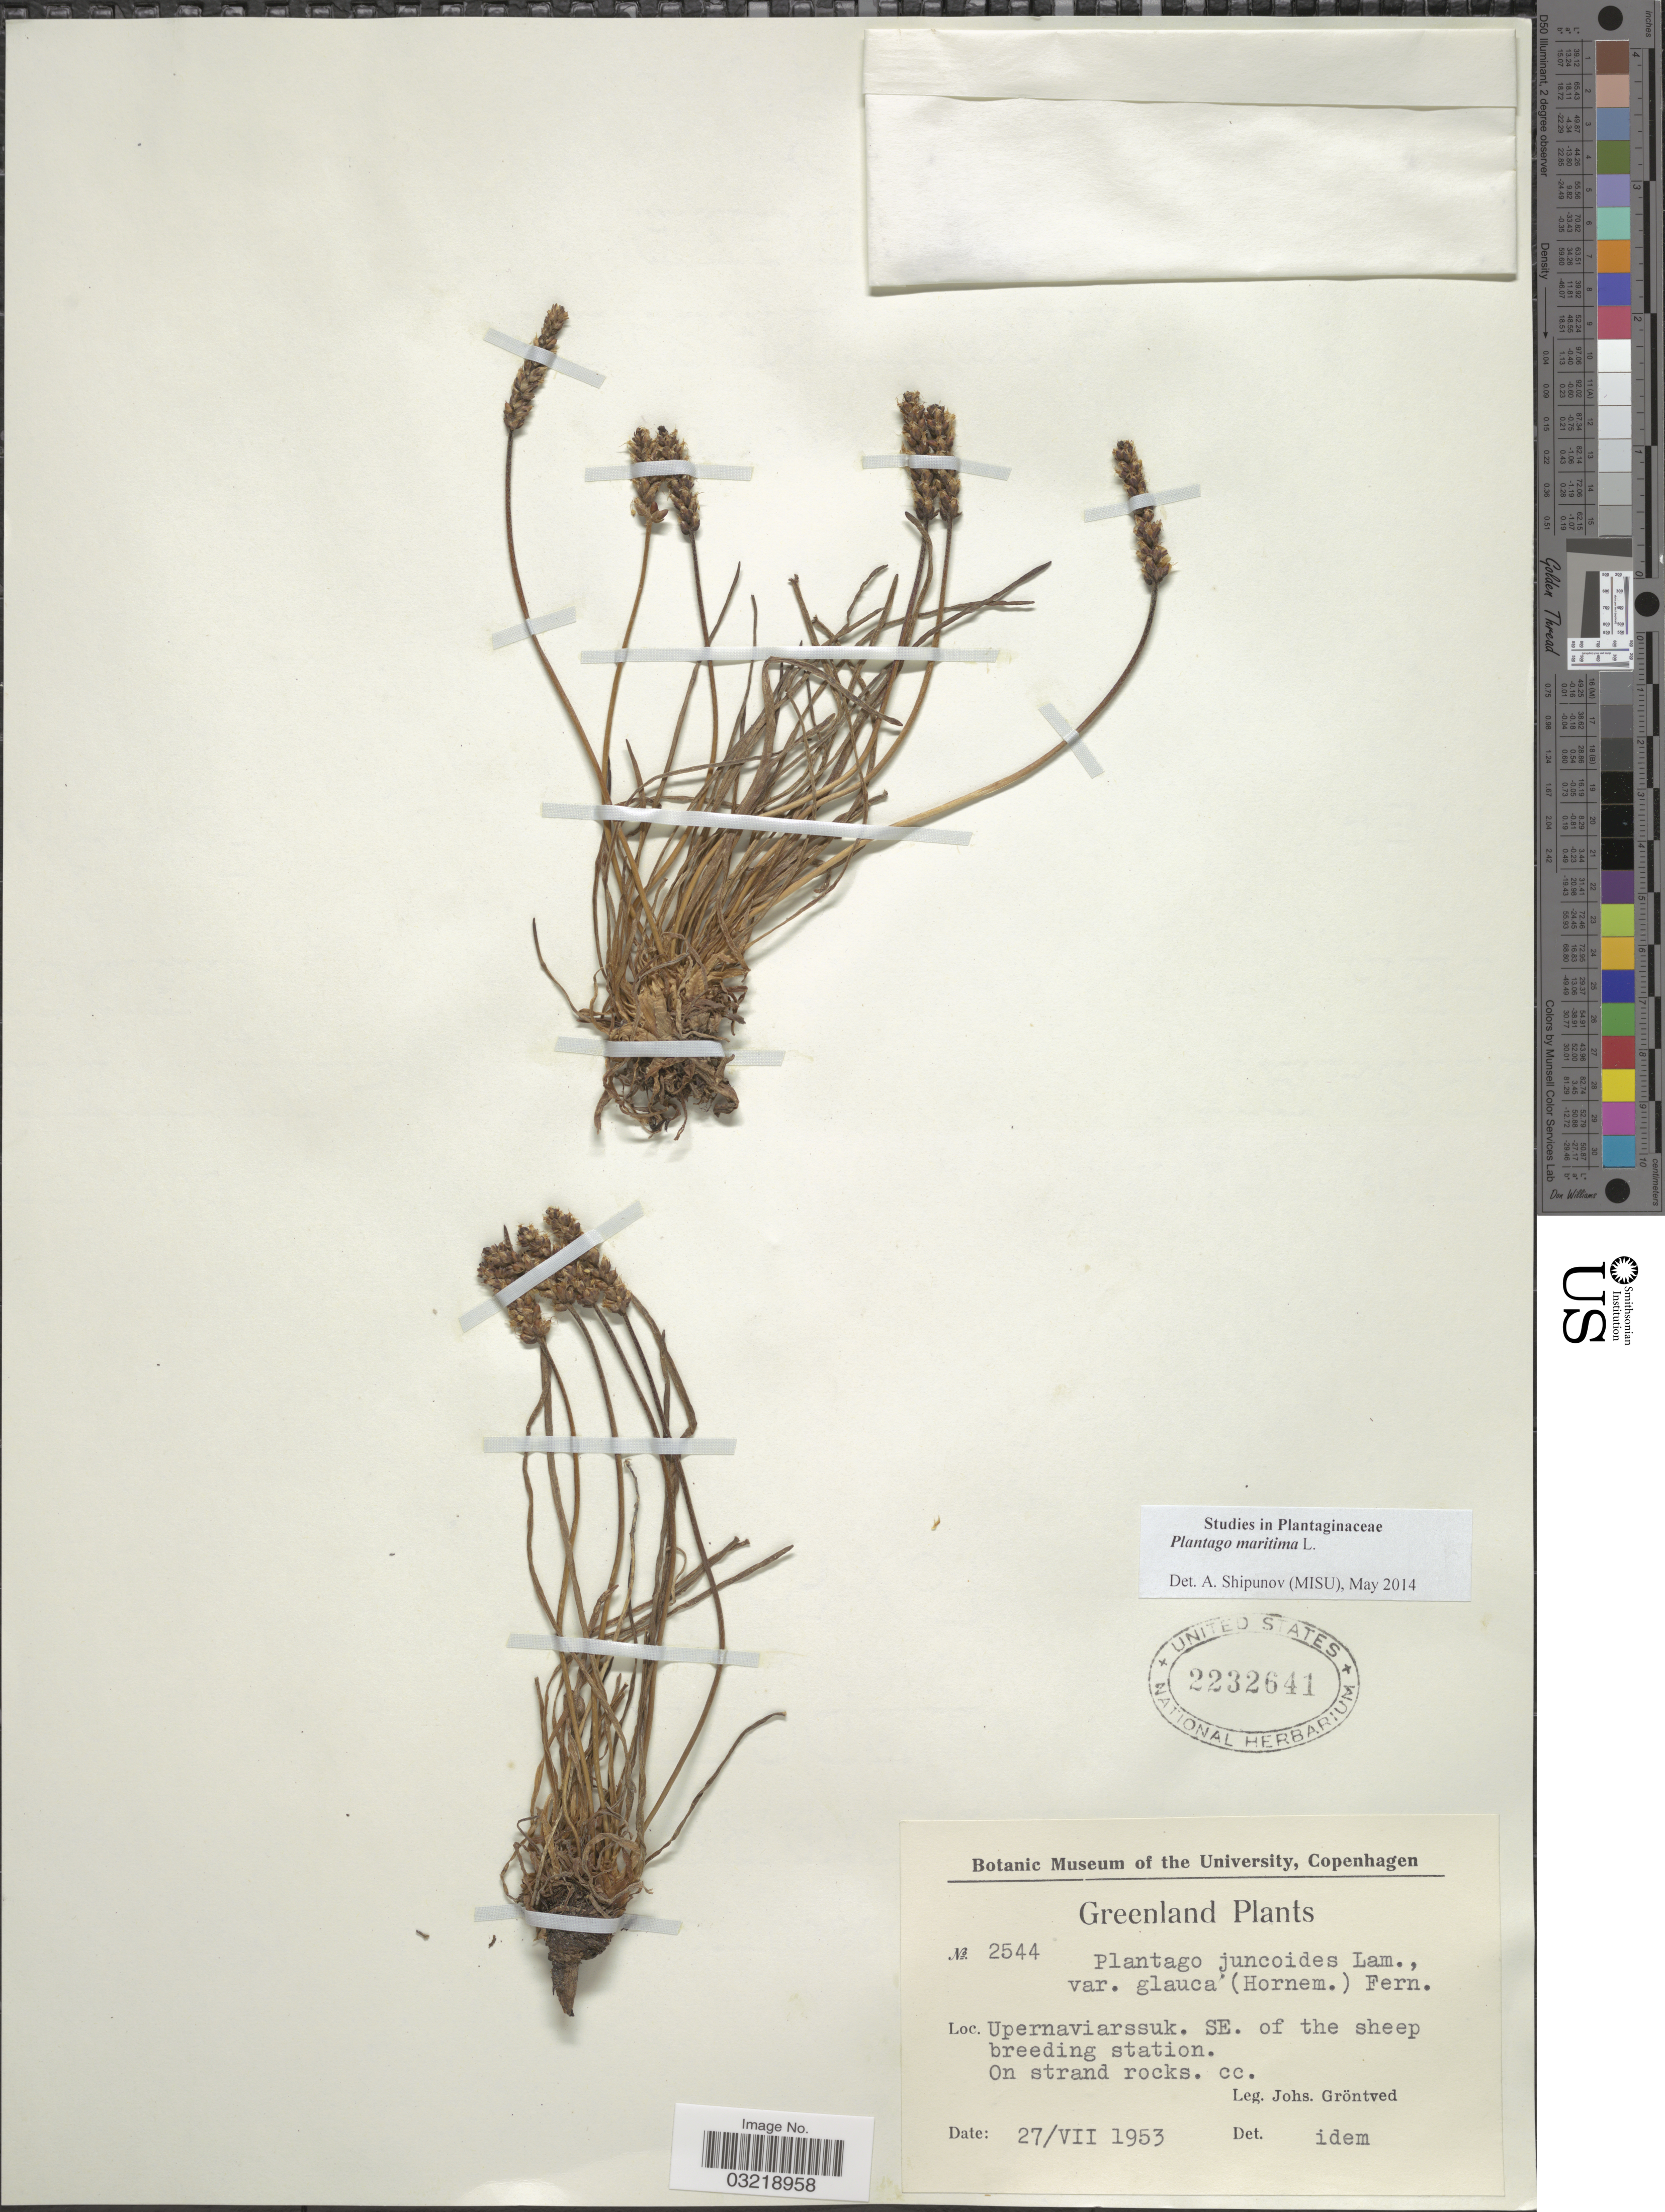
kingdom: Plantae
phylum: Tracheophyta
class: Magnoliopsida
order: Lamiales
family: Plantaginaceae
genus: Plantago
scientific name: Plantago maritima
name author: L.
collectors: J. Gröntved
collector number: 2544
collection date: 1953-07-27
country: Greenland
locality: Upernaviarssuk. SE. of the sheep breeding station.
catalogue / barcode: US 2232641